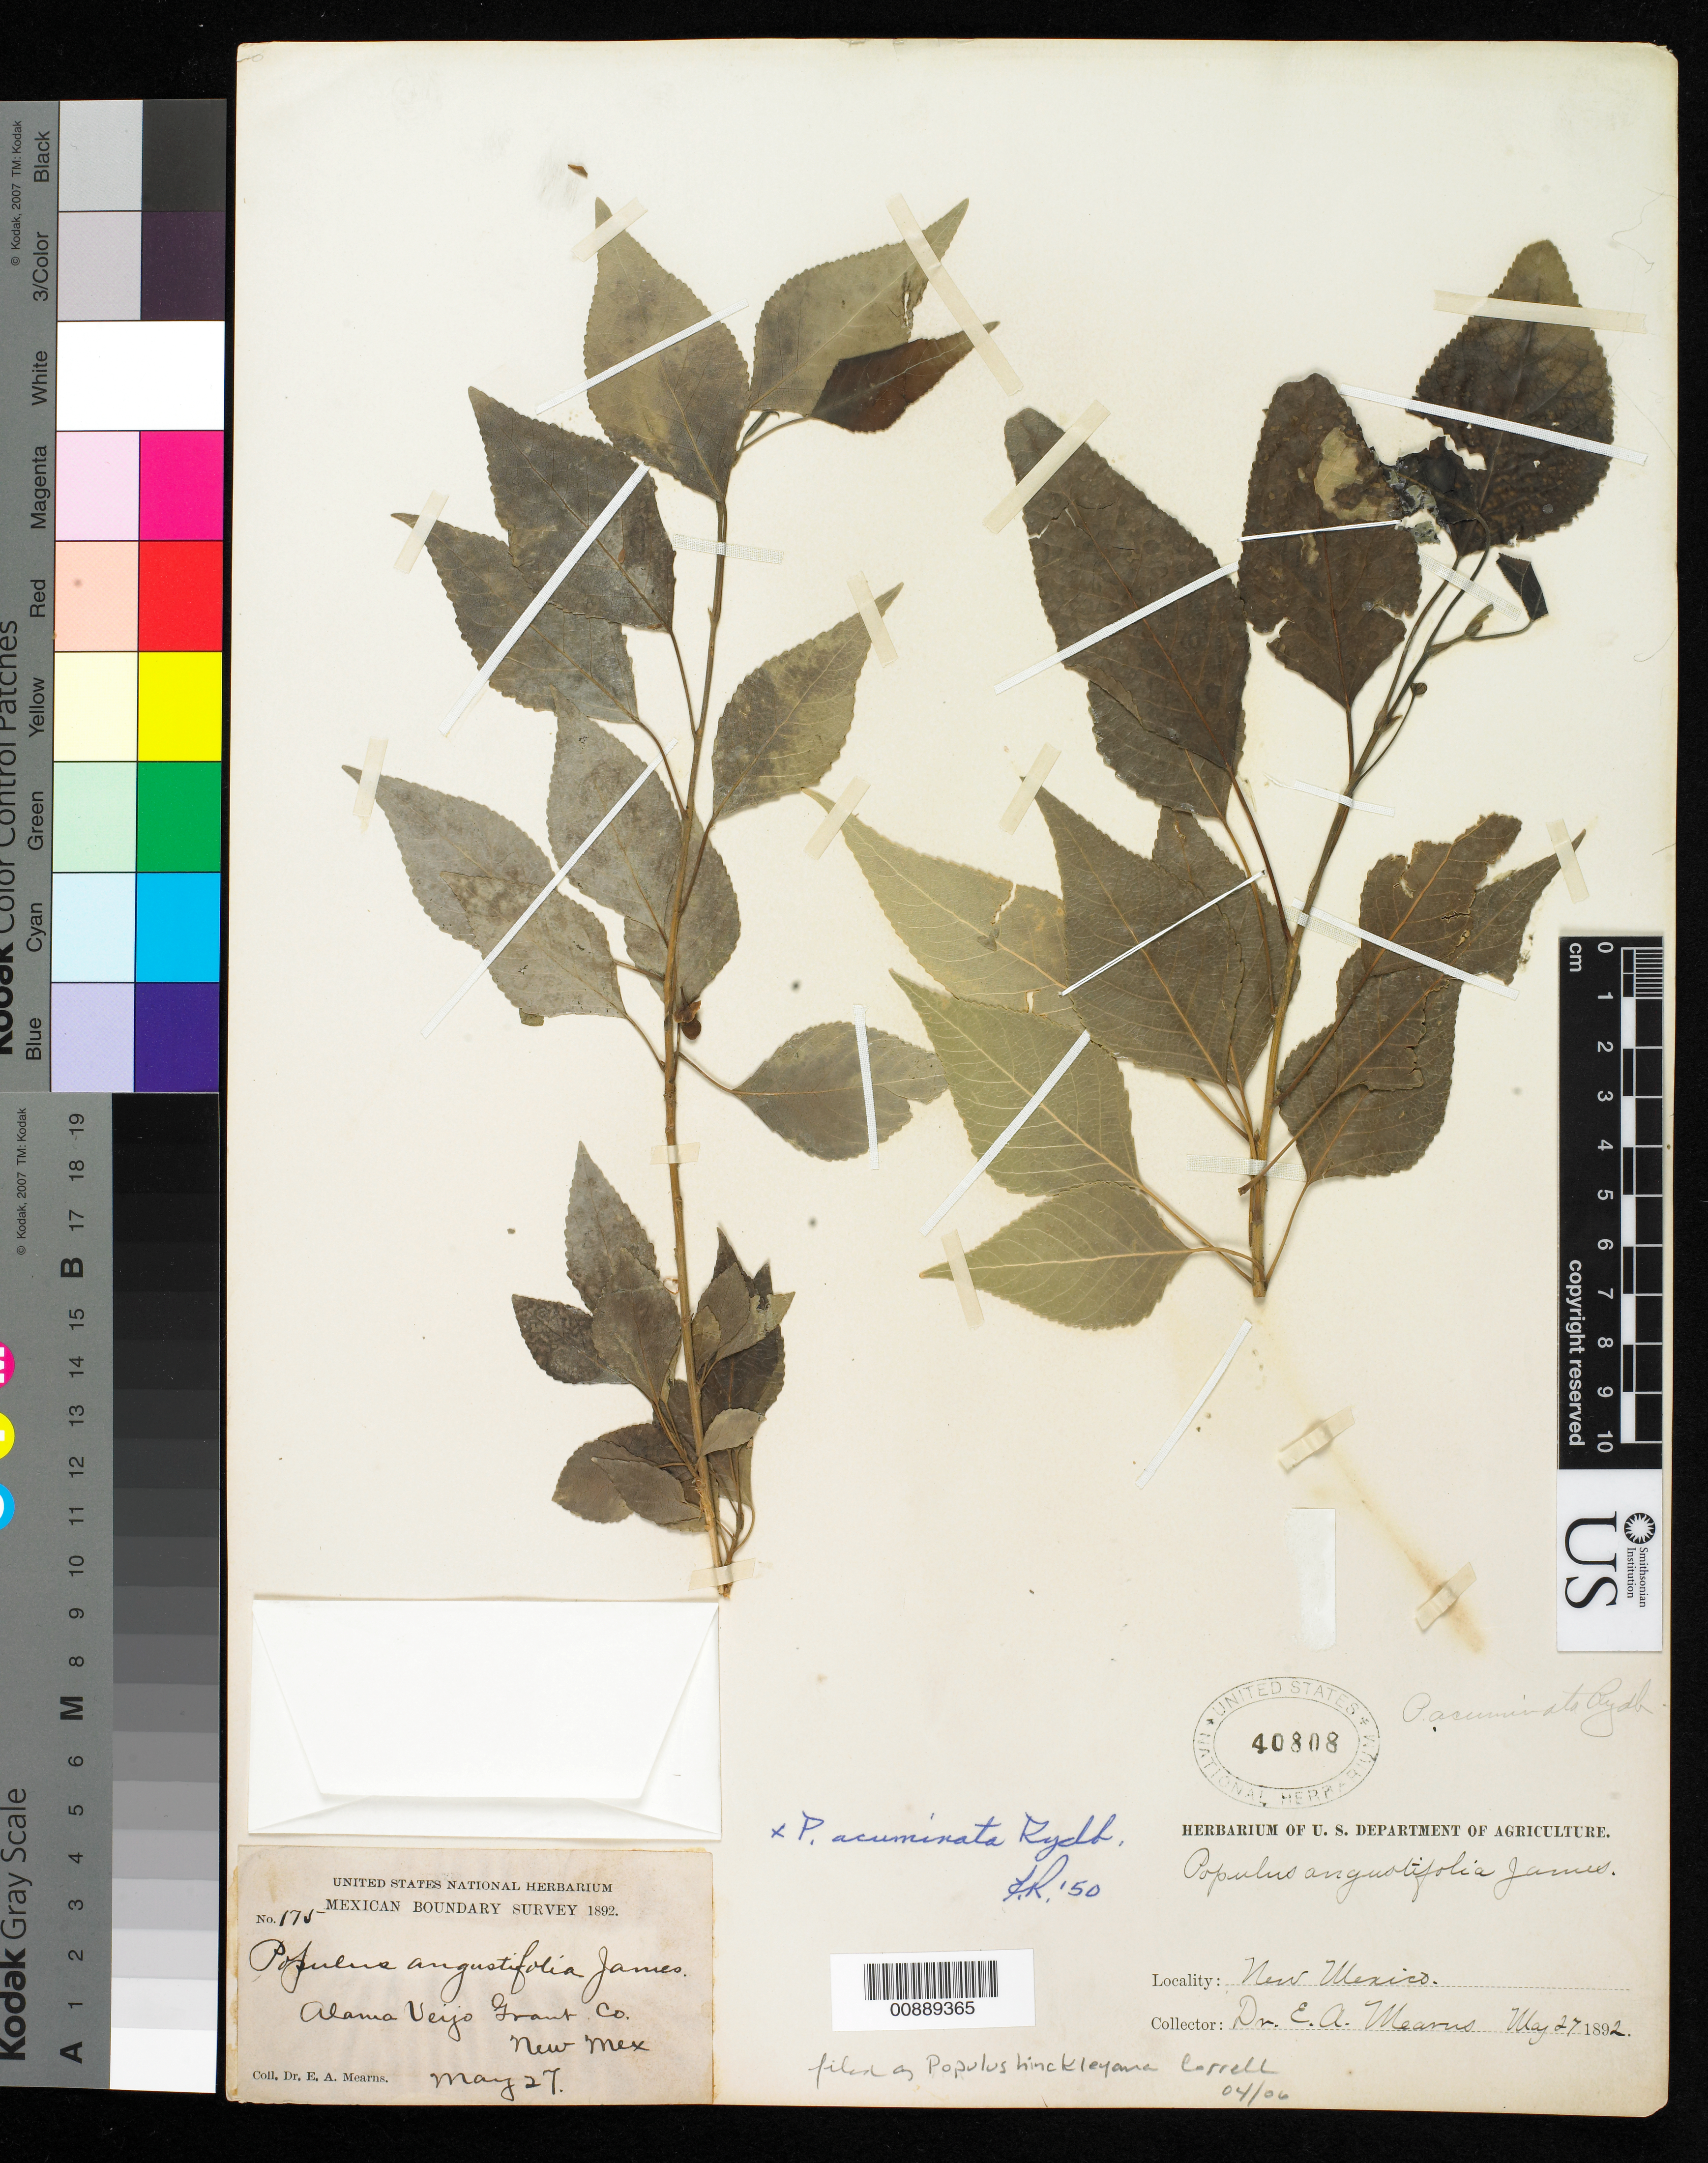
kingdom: Plantae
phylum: Tracheophyta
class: Magnoliopsida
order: Malpighiales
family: Salicaceae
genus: Populus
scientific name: Populus x hinckleyana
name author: Correll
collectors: E. A. Mearns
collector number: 175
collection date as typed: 27 May 1892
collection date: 1892-05-27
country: United States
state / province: New Mexico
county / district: Grant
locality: Alamo Viejo, Grant County, New Mexico.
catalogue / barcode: US 40808